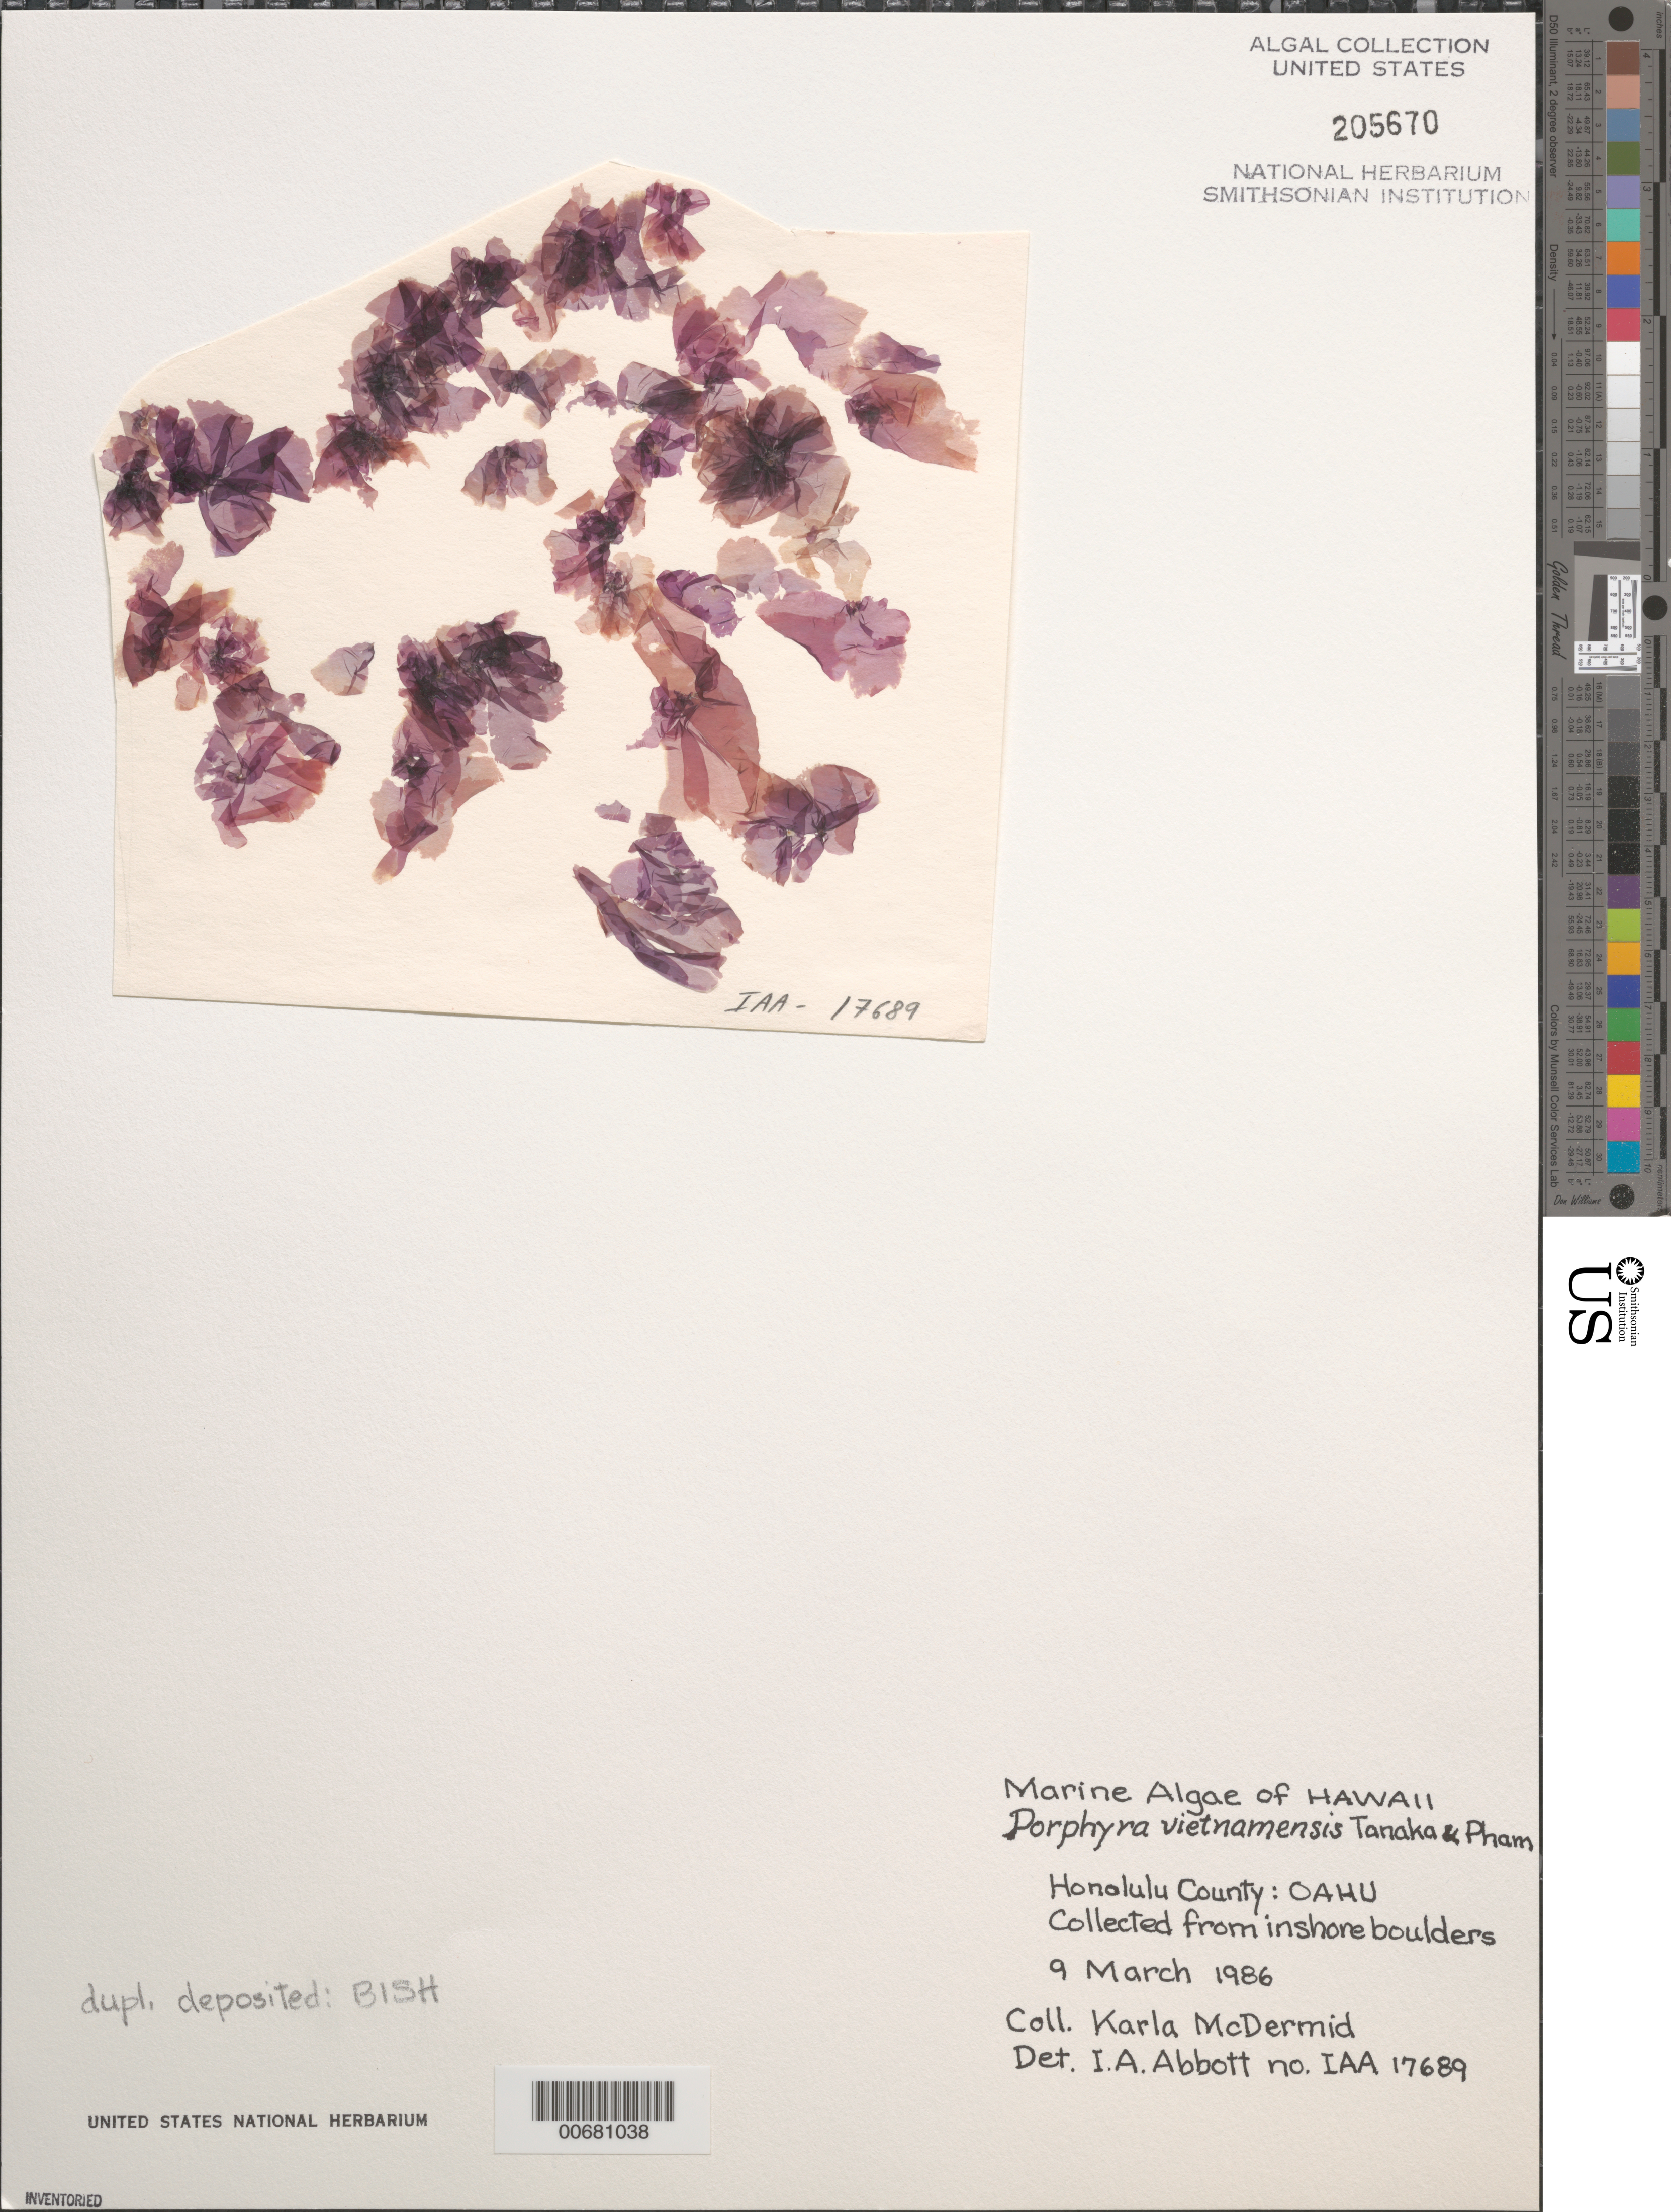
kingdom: Plantae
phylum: Rhodophyta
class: Bangiophyceae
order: Bangiales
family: Bangiaceae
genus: Porphyra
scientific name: Porphyra vietnamensis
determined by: Abbott, Isabella A.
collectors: K. McDermid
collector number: IAA 17689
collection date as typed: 09 Mar 1986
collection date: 1986-03-09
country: United States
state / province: Hawaii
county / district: Honolulu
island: Oahu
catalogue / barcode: US 205670